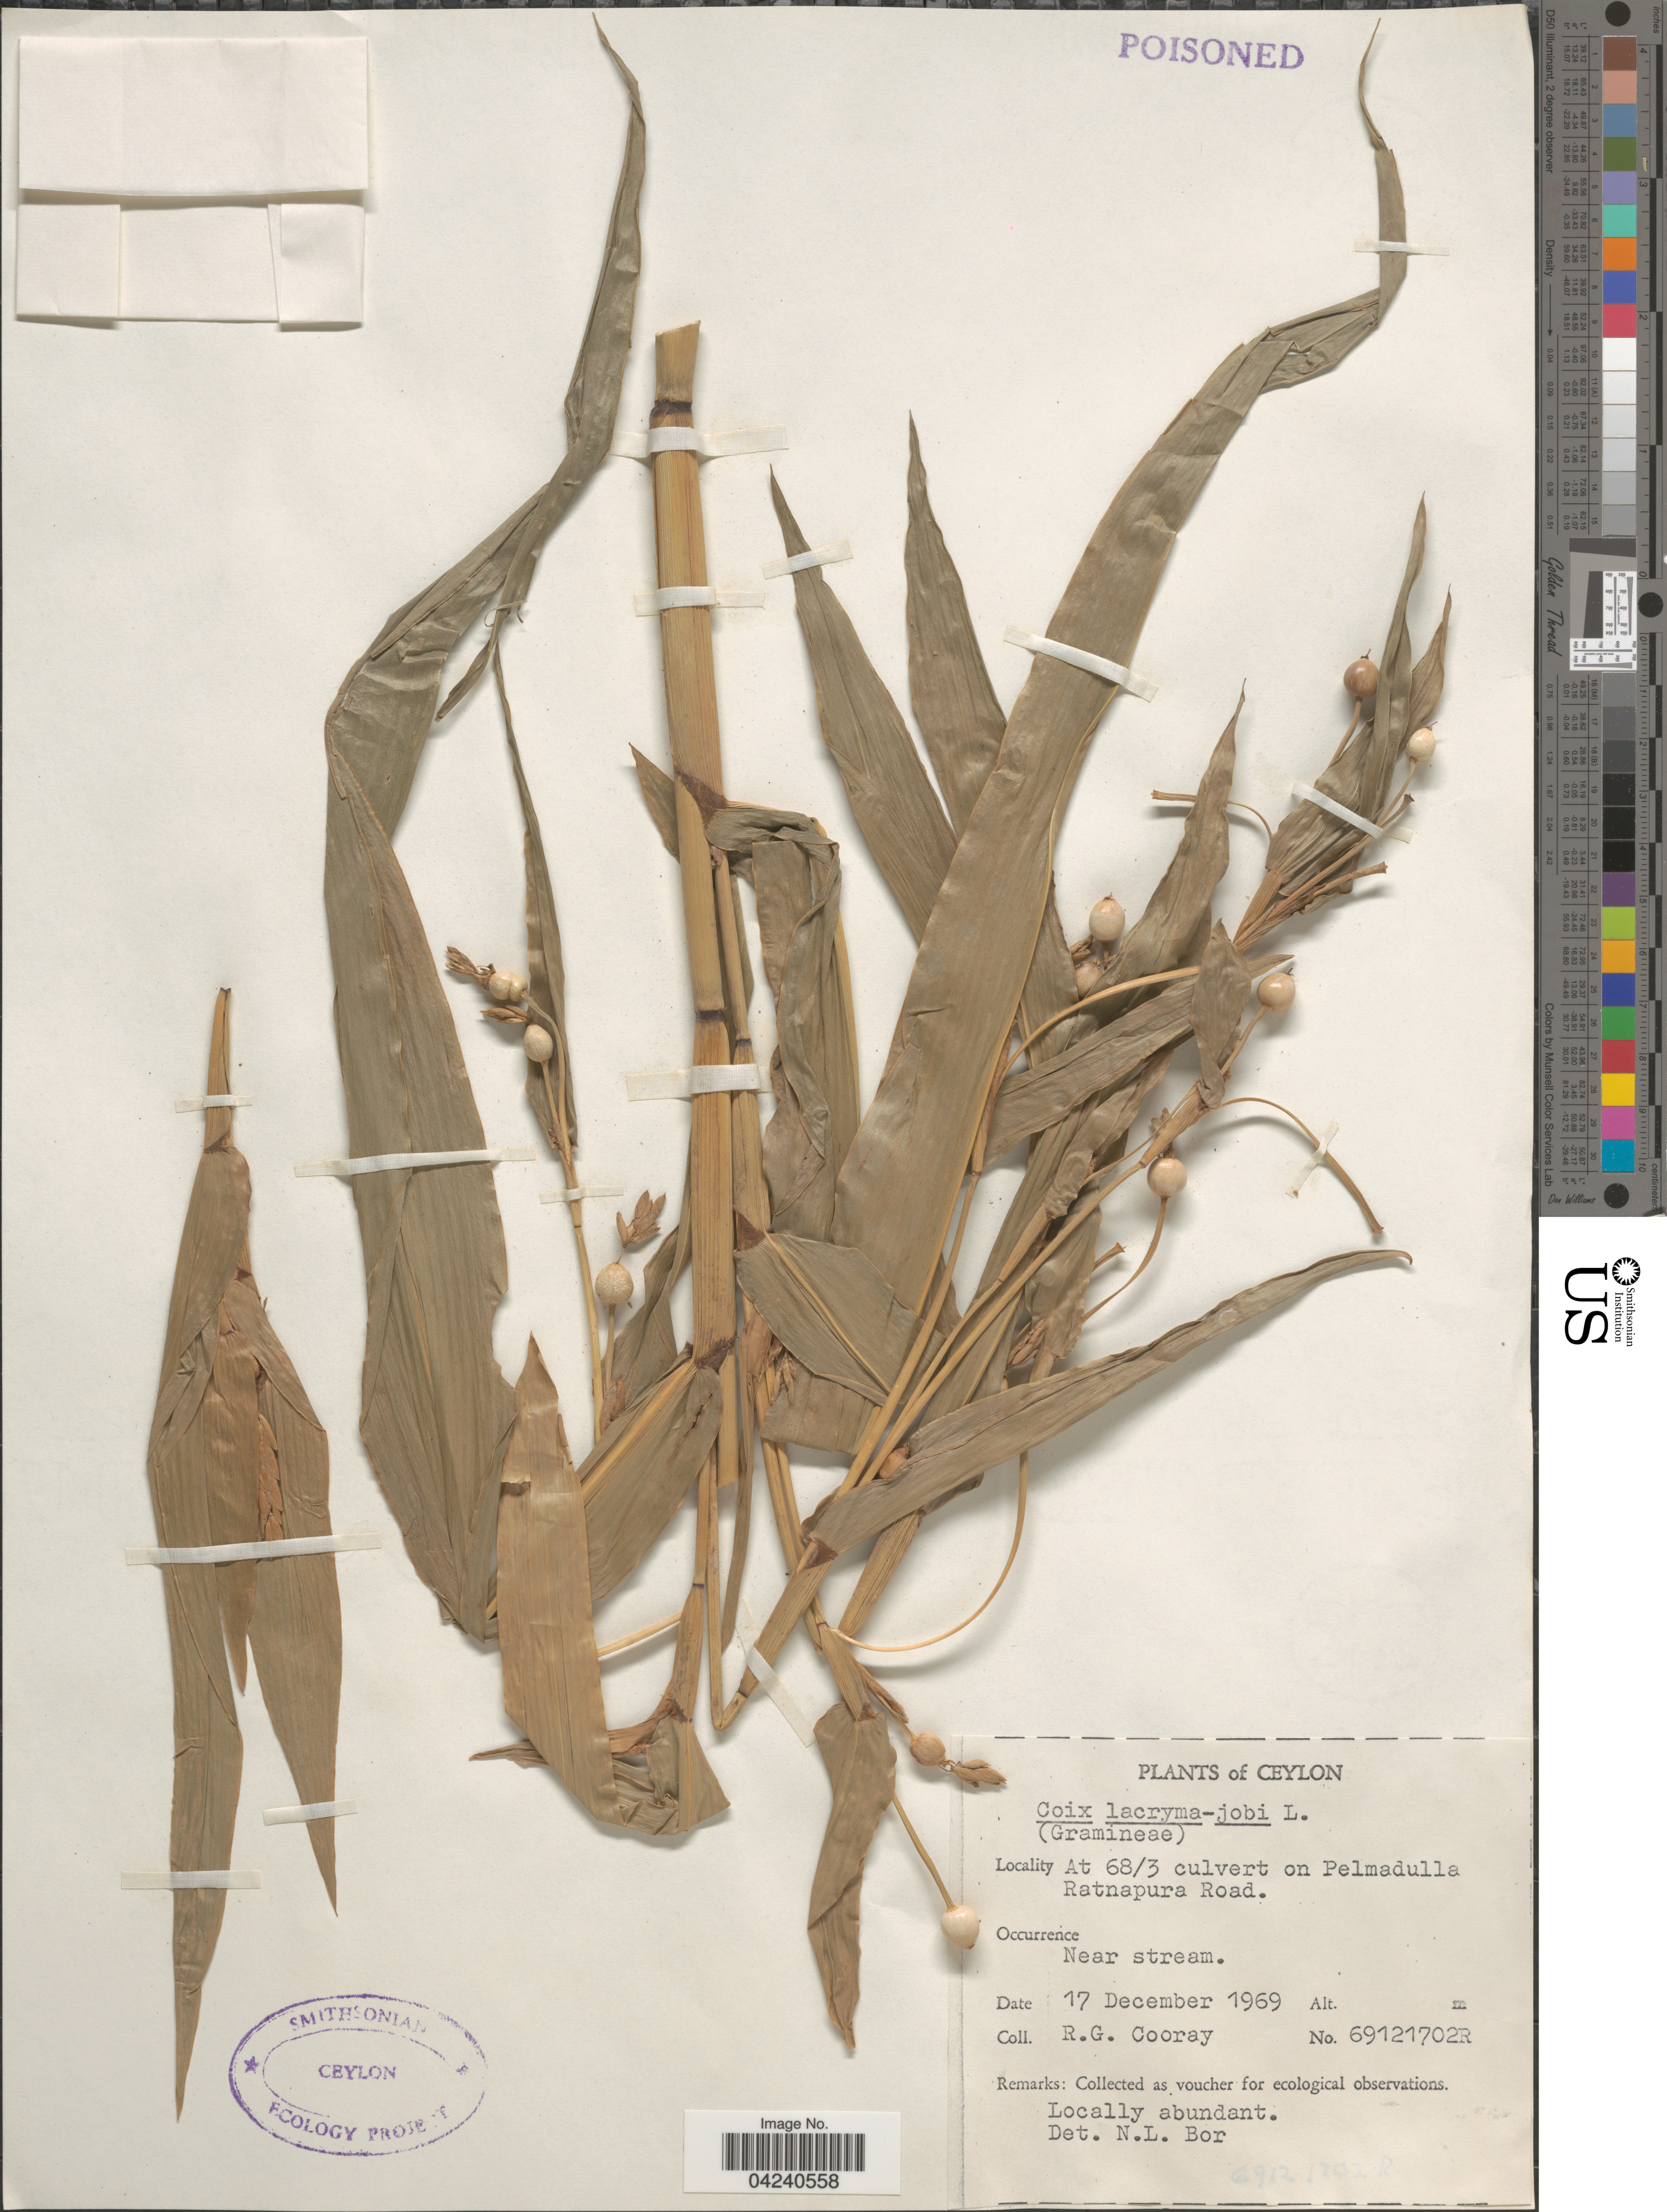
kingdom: Plantae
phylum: Tracheophyta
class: Liliopsida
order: Poales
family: Poaceae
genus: Coix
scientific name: Coix lacryma-jobi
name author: L.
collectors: R. Cooray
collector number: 69121702R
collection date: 1969-12-17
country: Sri Lanka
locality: Ceylon. At 68/3 culvert on Pelmadulla Ratnapura Road.